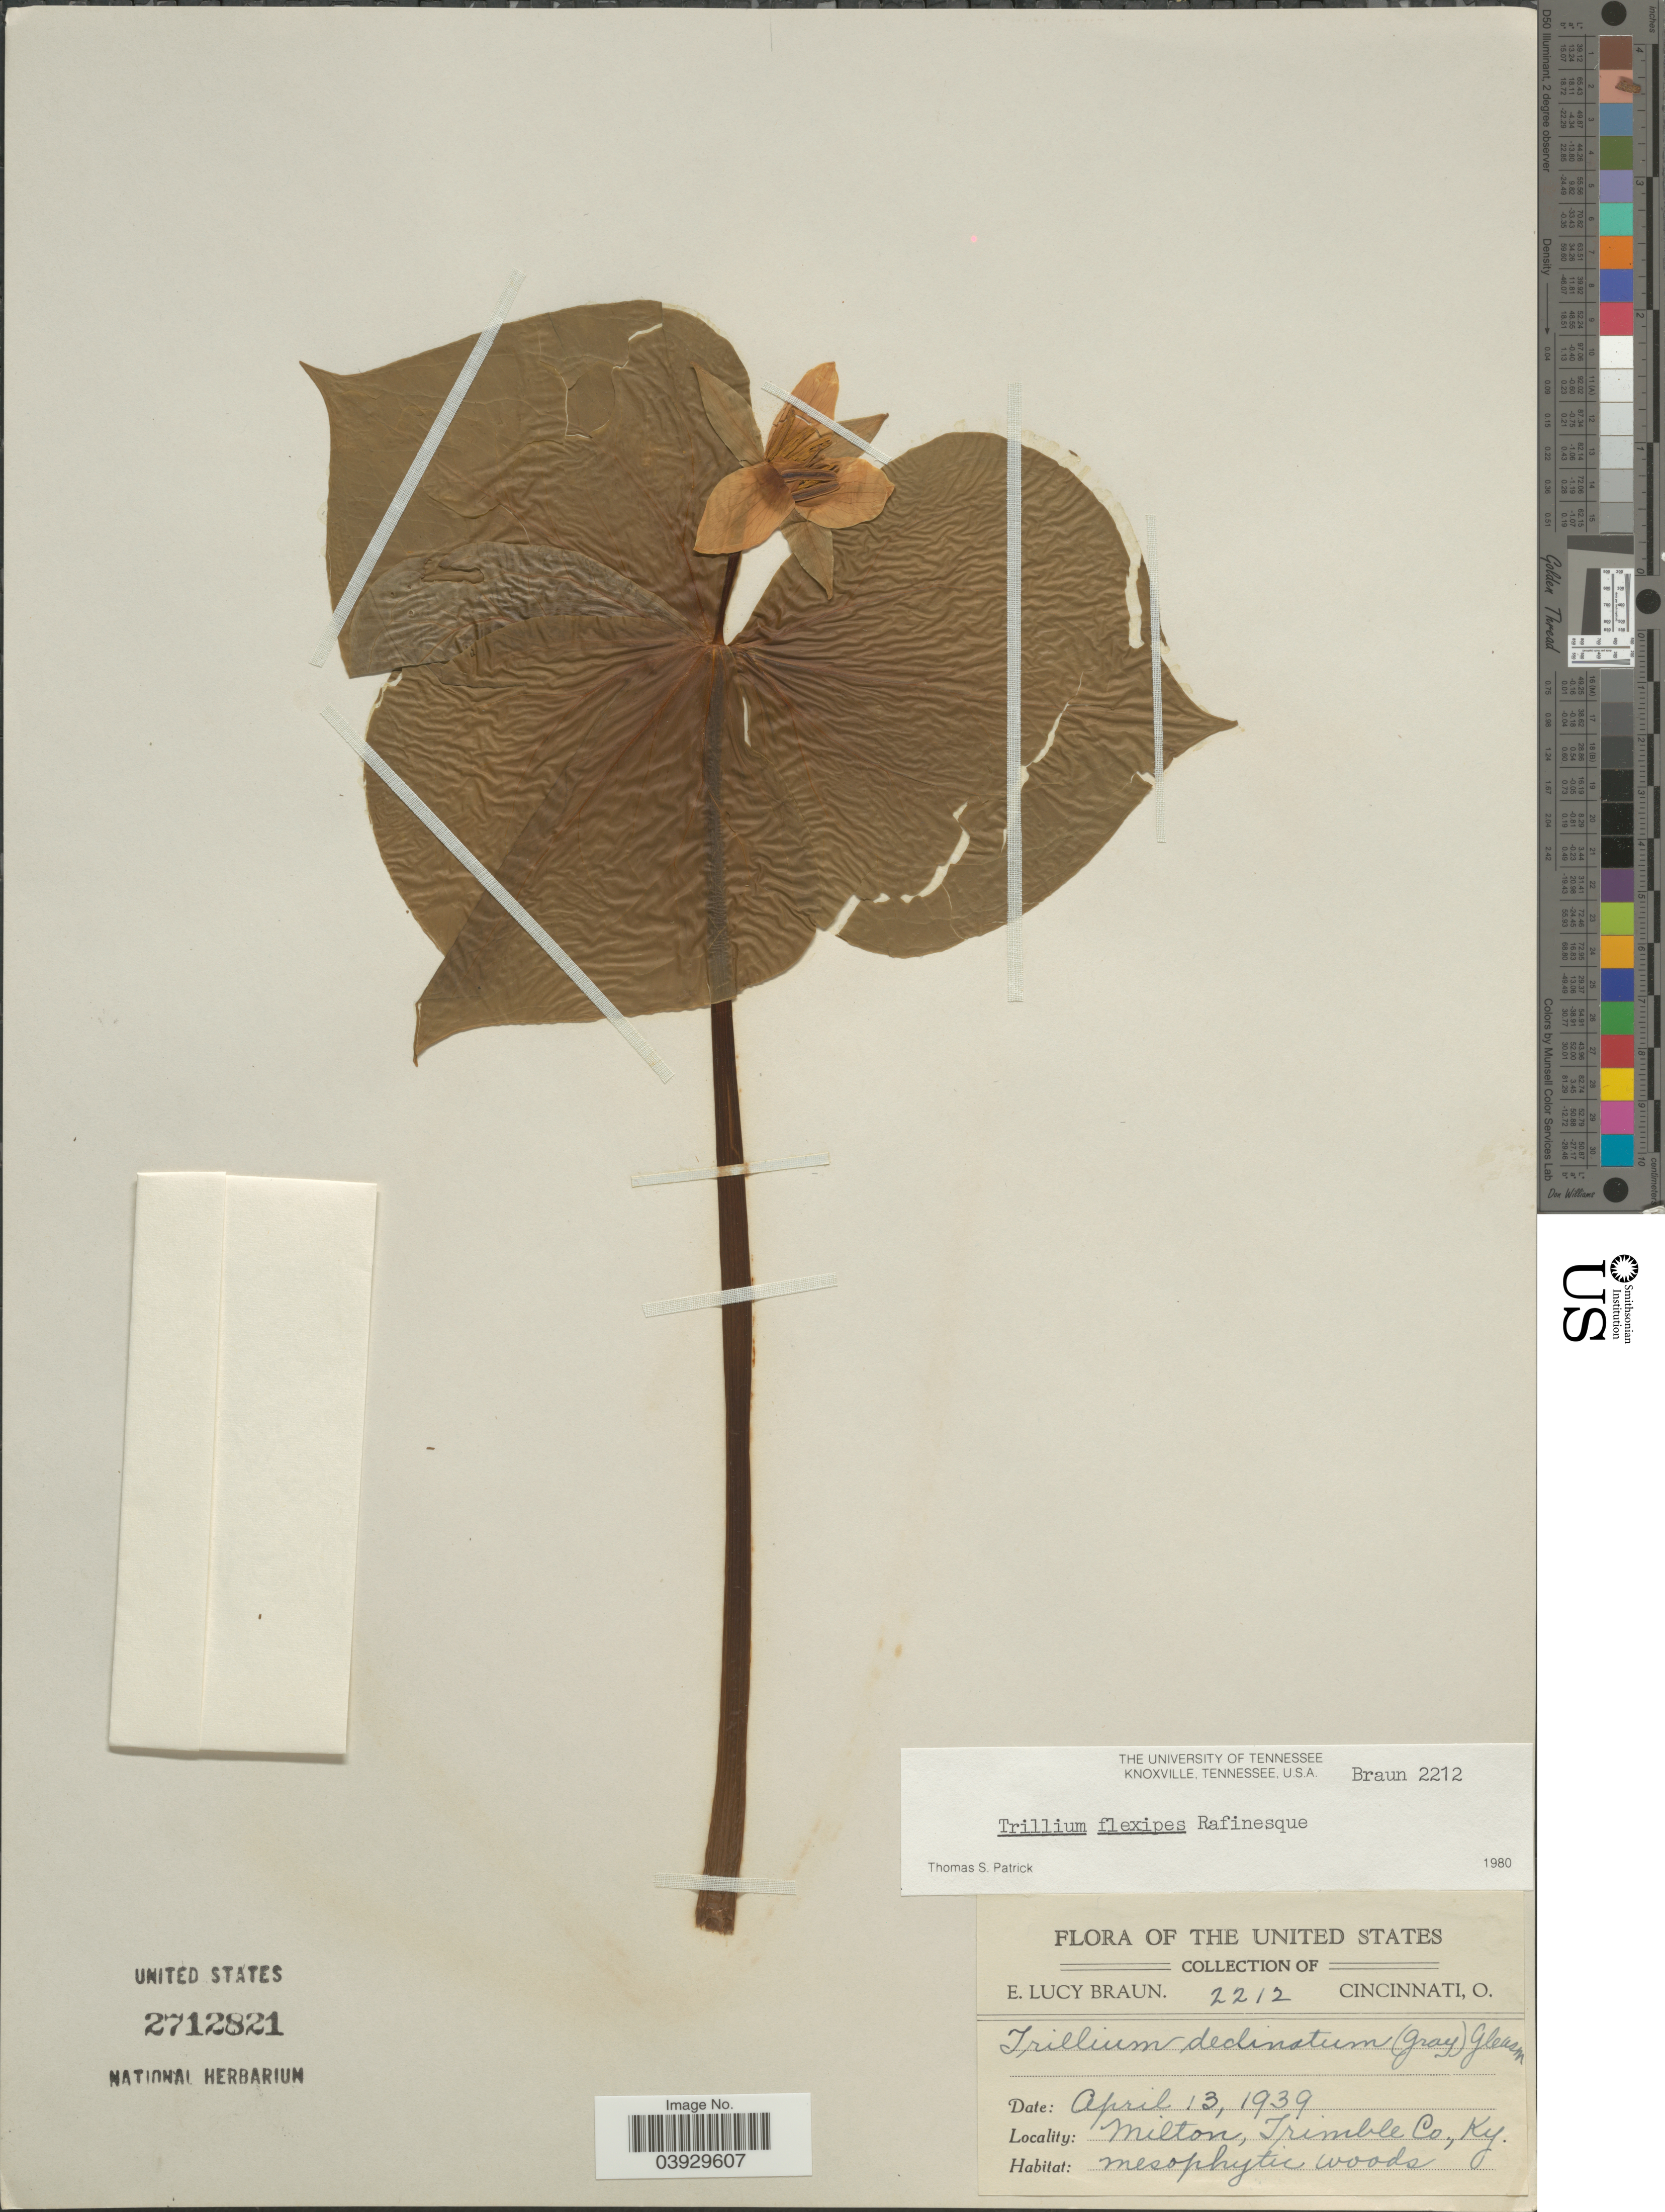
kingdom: Plantae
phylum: Tracheophyta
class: Liliopsida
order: Liliales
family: Melanthiaceae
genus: Trillium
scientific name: Trillium flexipes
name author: Raf.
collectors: E. L. Braun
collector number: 2212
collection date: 1939-04-13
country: United States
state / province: Kentucky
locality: Milton, Trimble Co.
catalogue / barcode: US 2712821